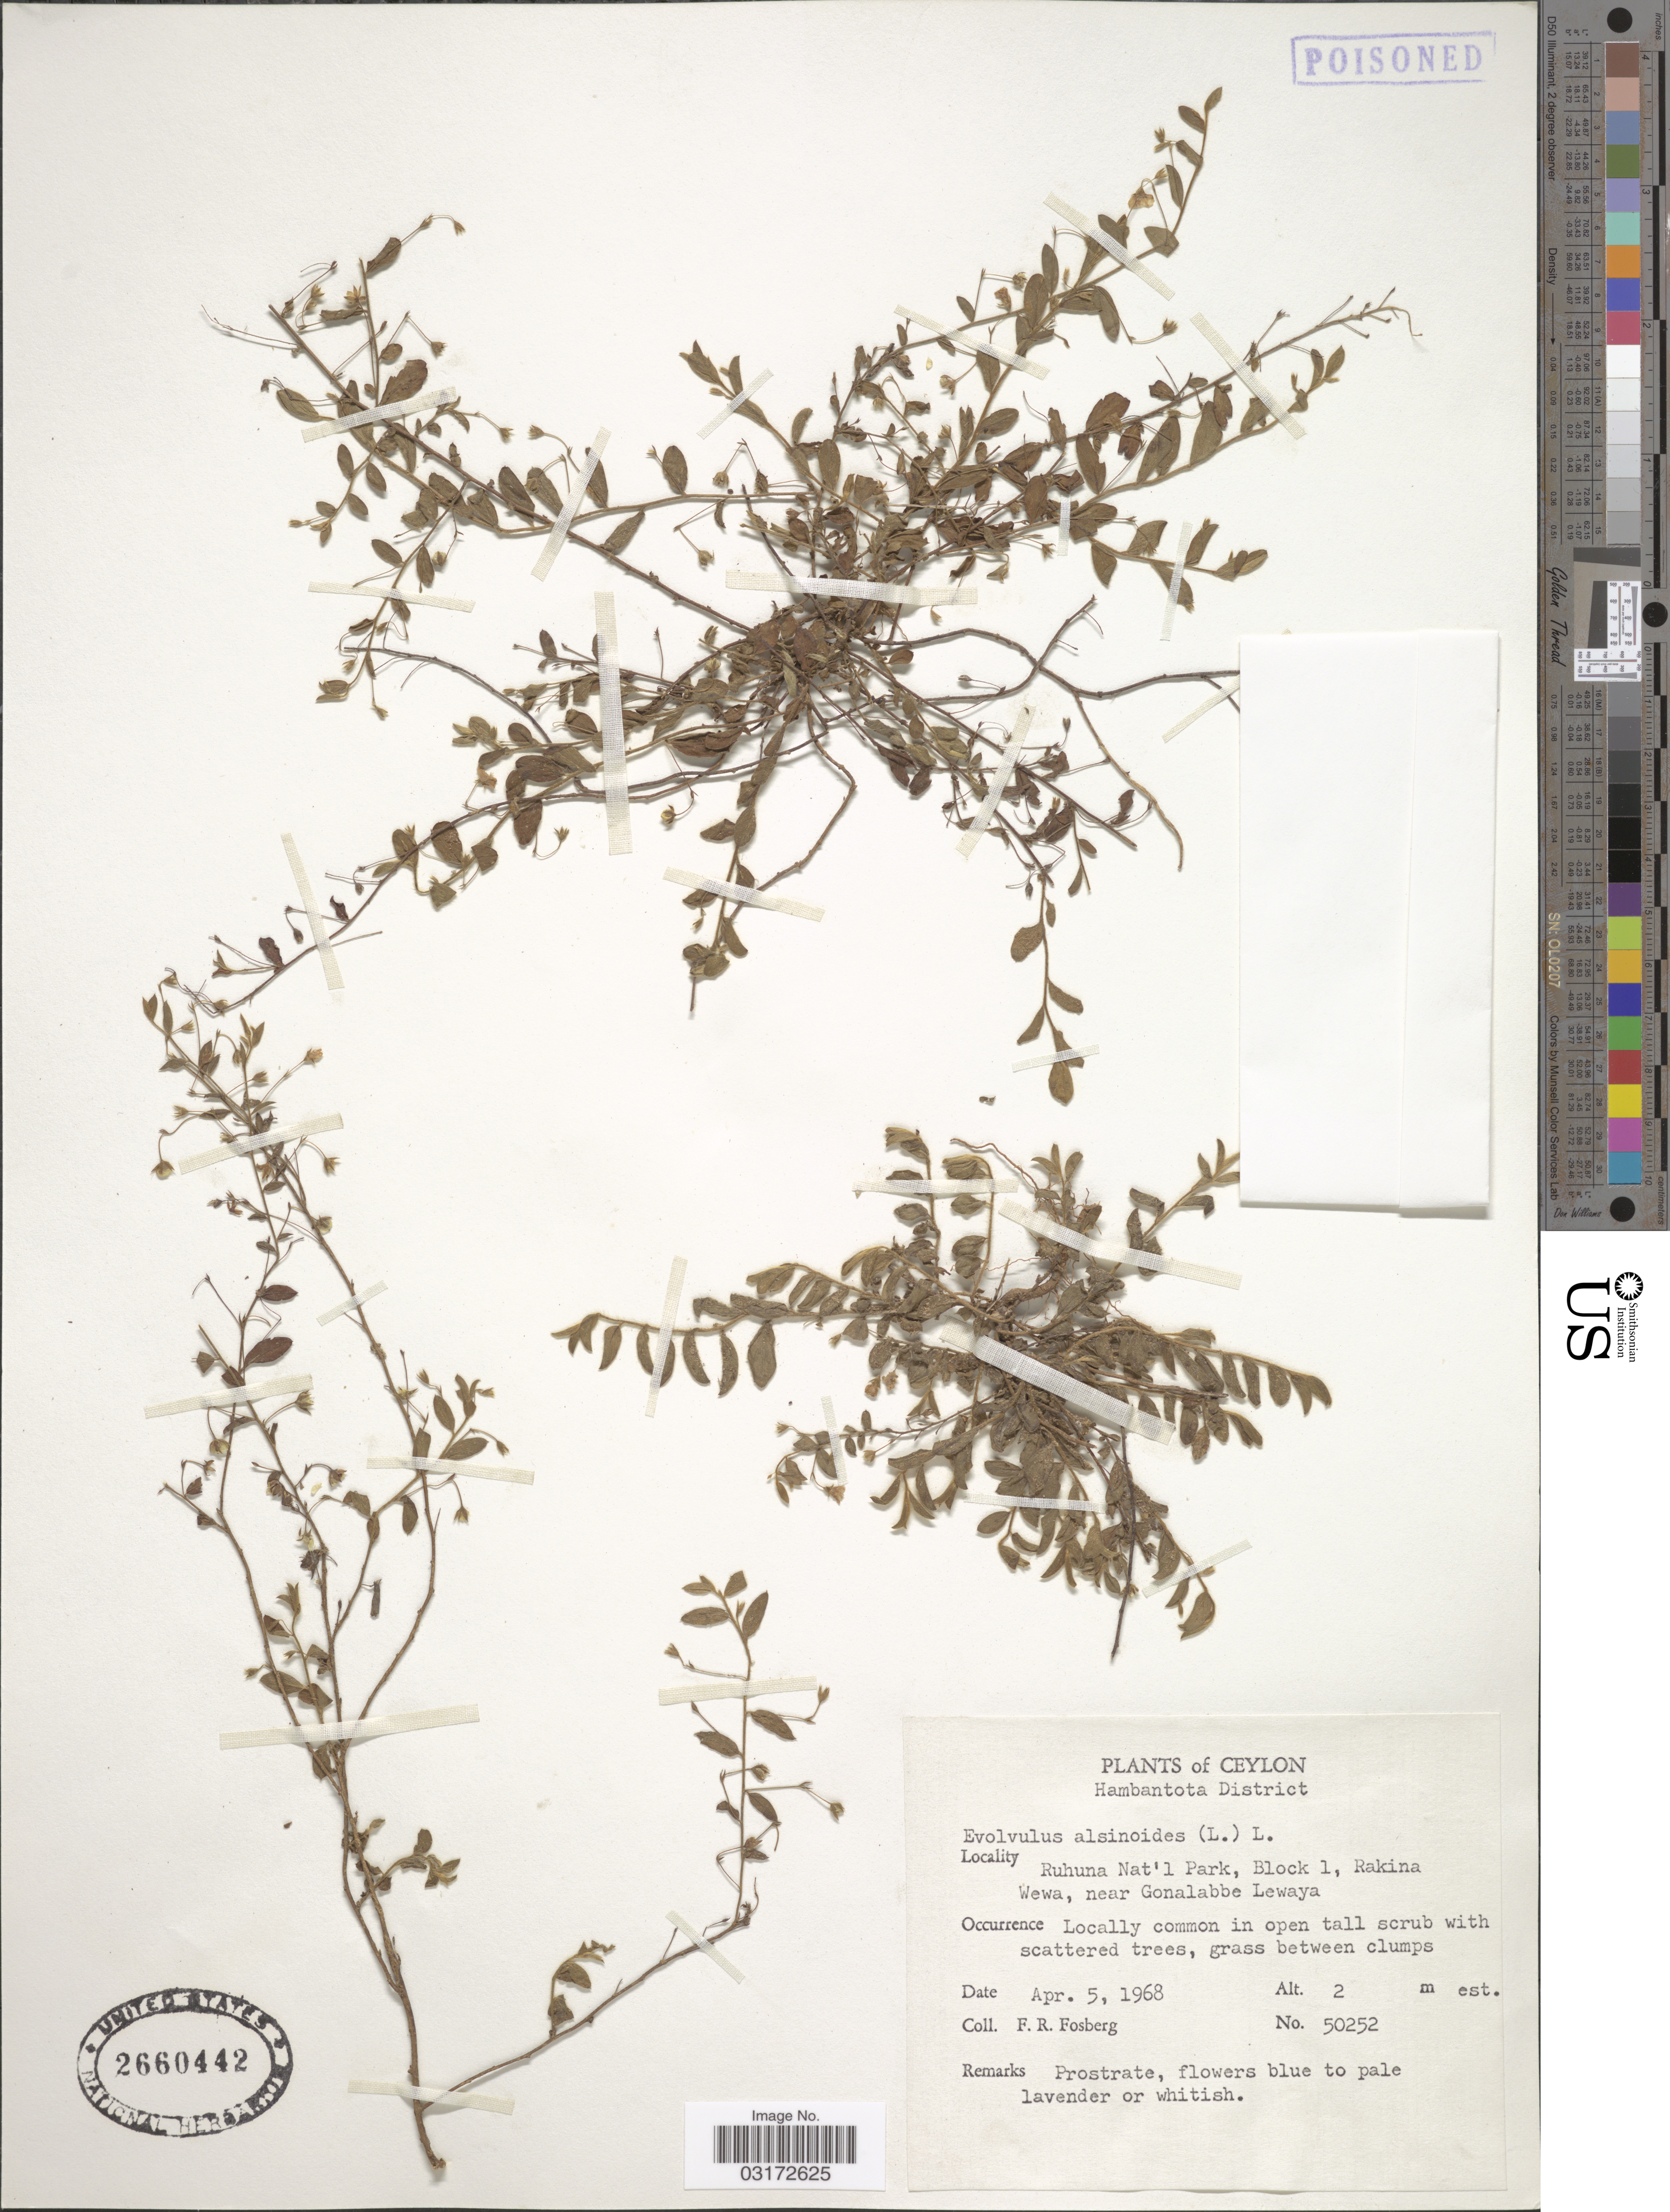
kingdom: Plantae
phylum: Tracheophyta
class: Magnoliopsida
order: Solanales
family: Convolvulaceae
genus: Evolvulus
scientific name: Evolvulus alsinoides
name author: (L.) L.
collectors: F. R. Fosberg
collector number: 50252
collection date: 1968-04-05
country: Sri Lanka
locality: Ceylon. Hambantota District. Ruhuna Nat'l Park, Block 1, Rakina Wewa, near Gonalabbe Lewaya.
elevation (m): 2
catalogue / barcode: US 2660442